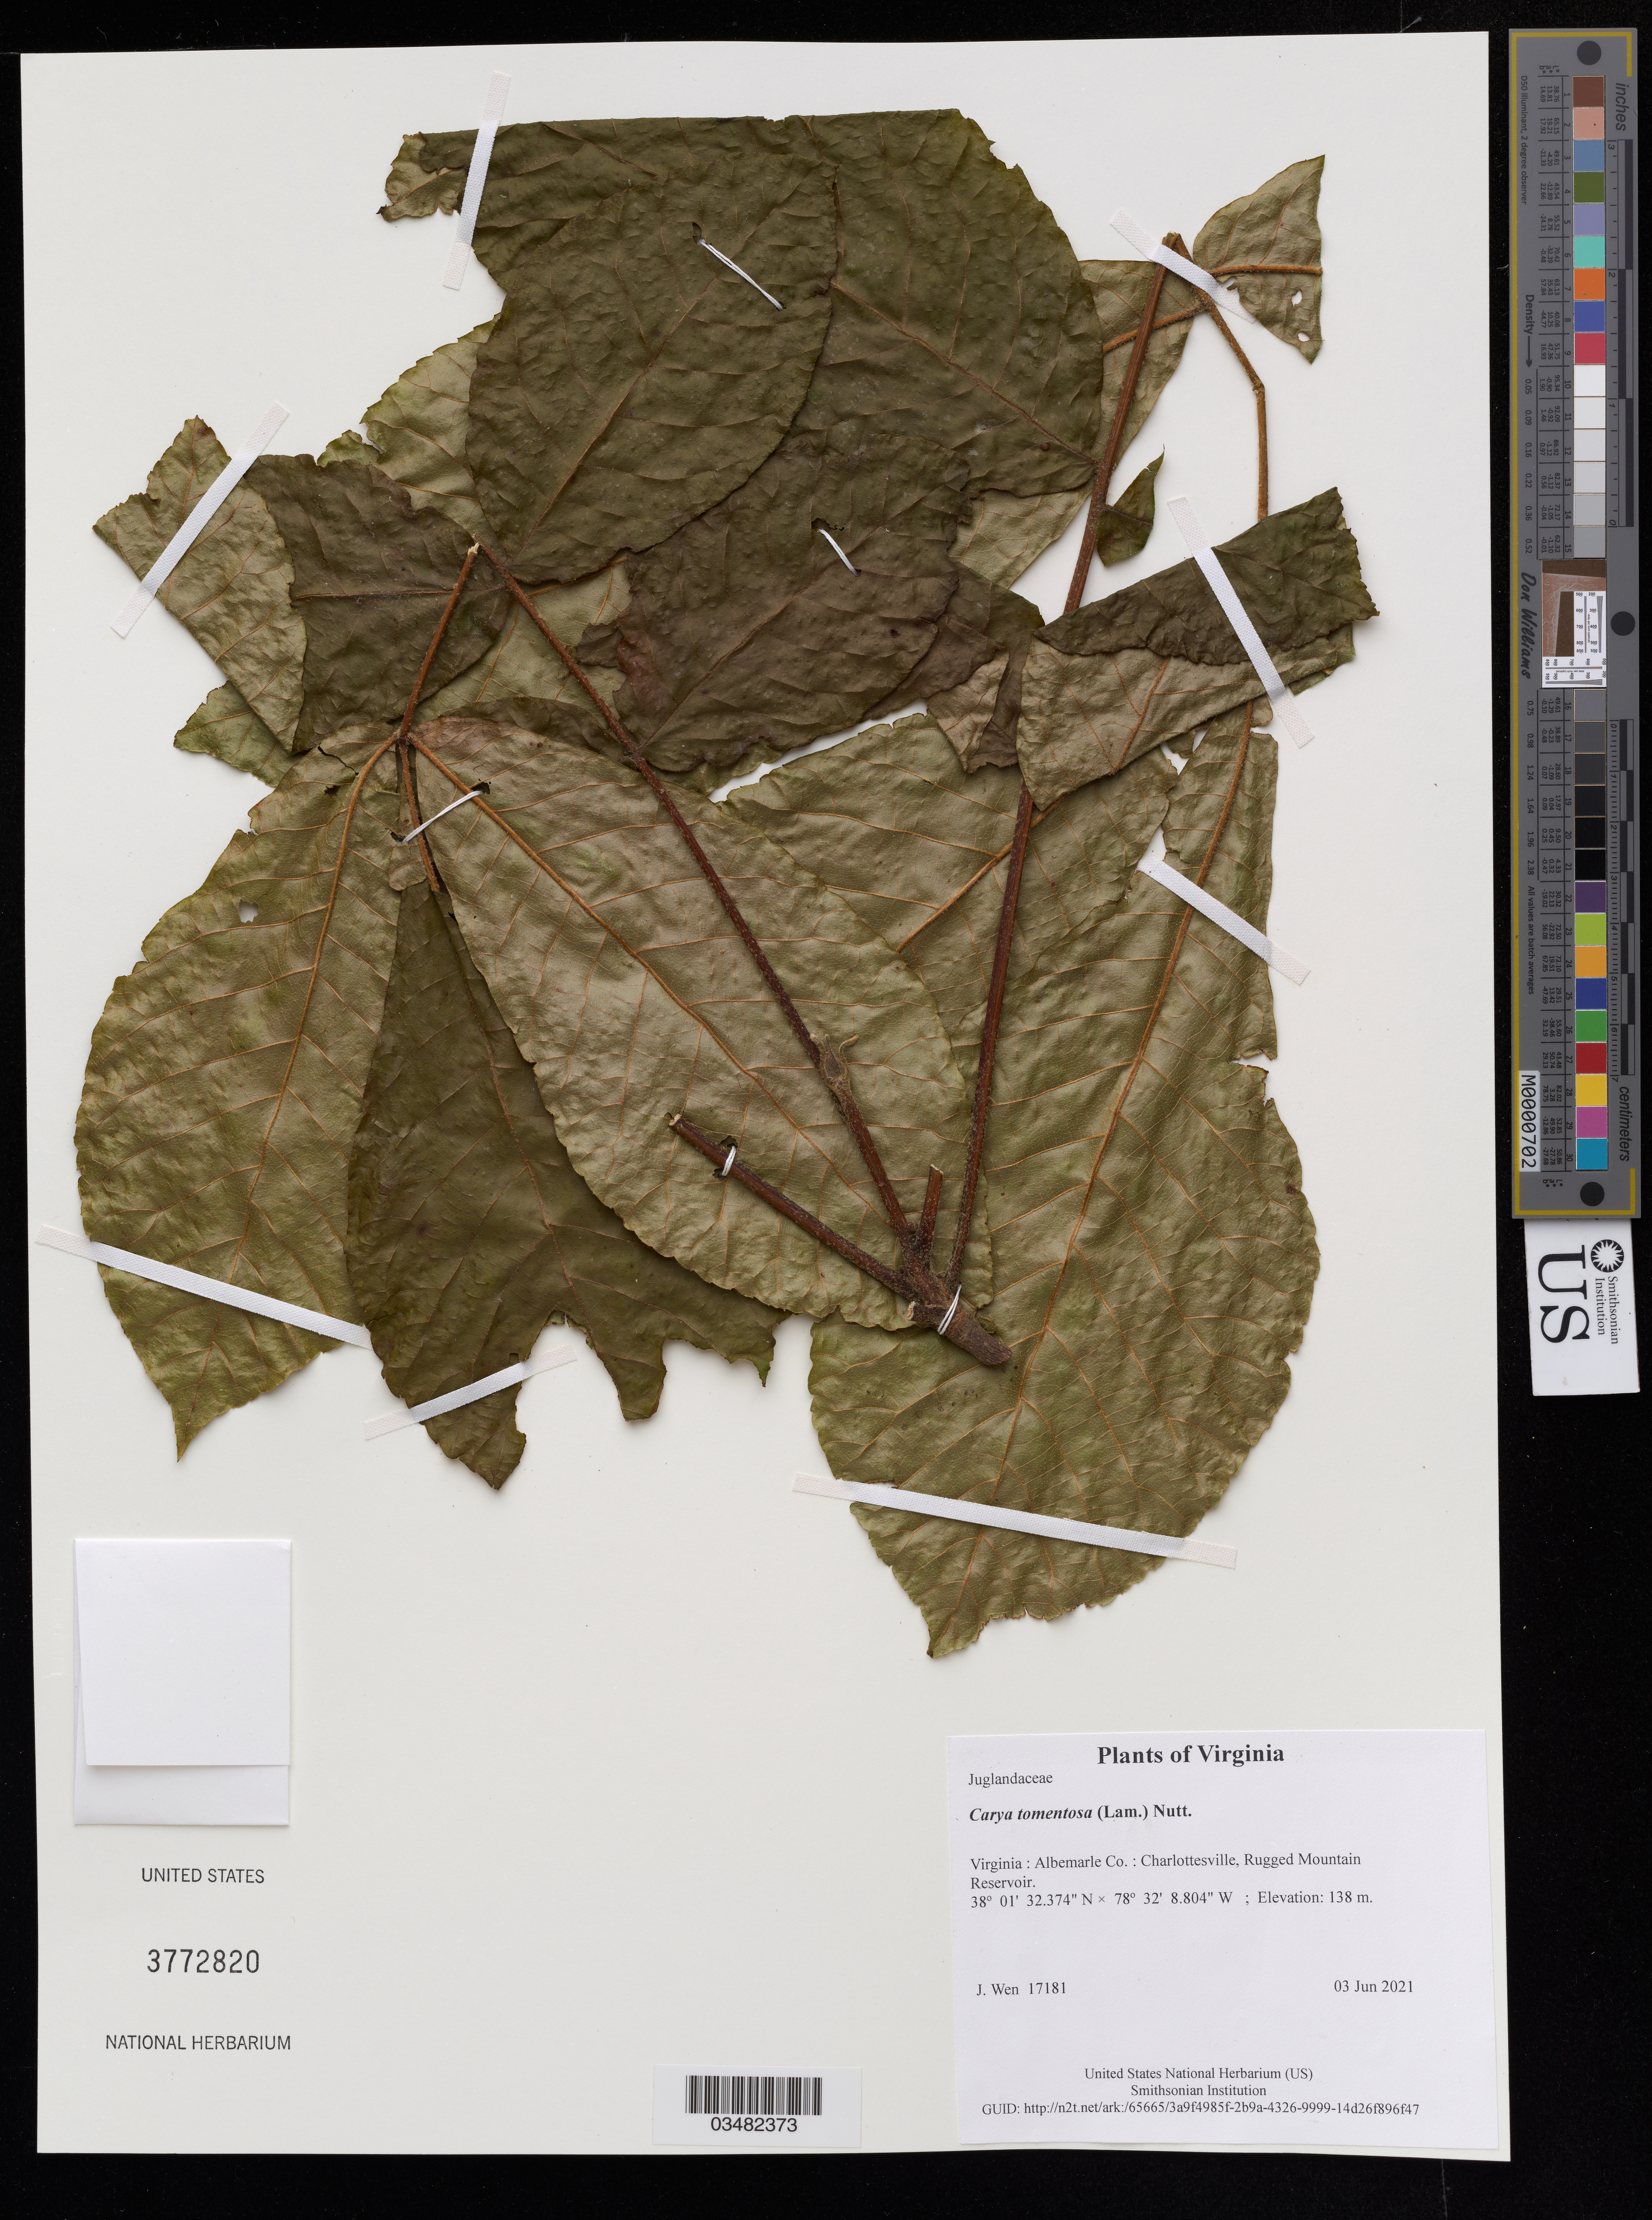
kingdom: Plantae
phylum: Tracheophyta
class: Magnoliopsida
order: Fagales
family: Juglandaceae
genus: Carya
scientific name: Carya tomentosa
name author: (Lam.) Nutt.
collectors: J. Wen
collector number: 17181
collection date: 2021-06-03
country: United States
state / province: Virginia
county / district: Albemarle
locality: Charlottesville, Rugged Mountain Reservoir.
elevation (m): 138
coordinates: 38 01 32.374 N, 78 32 8.804 W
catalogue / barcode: US 3772820